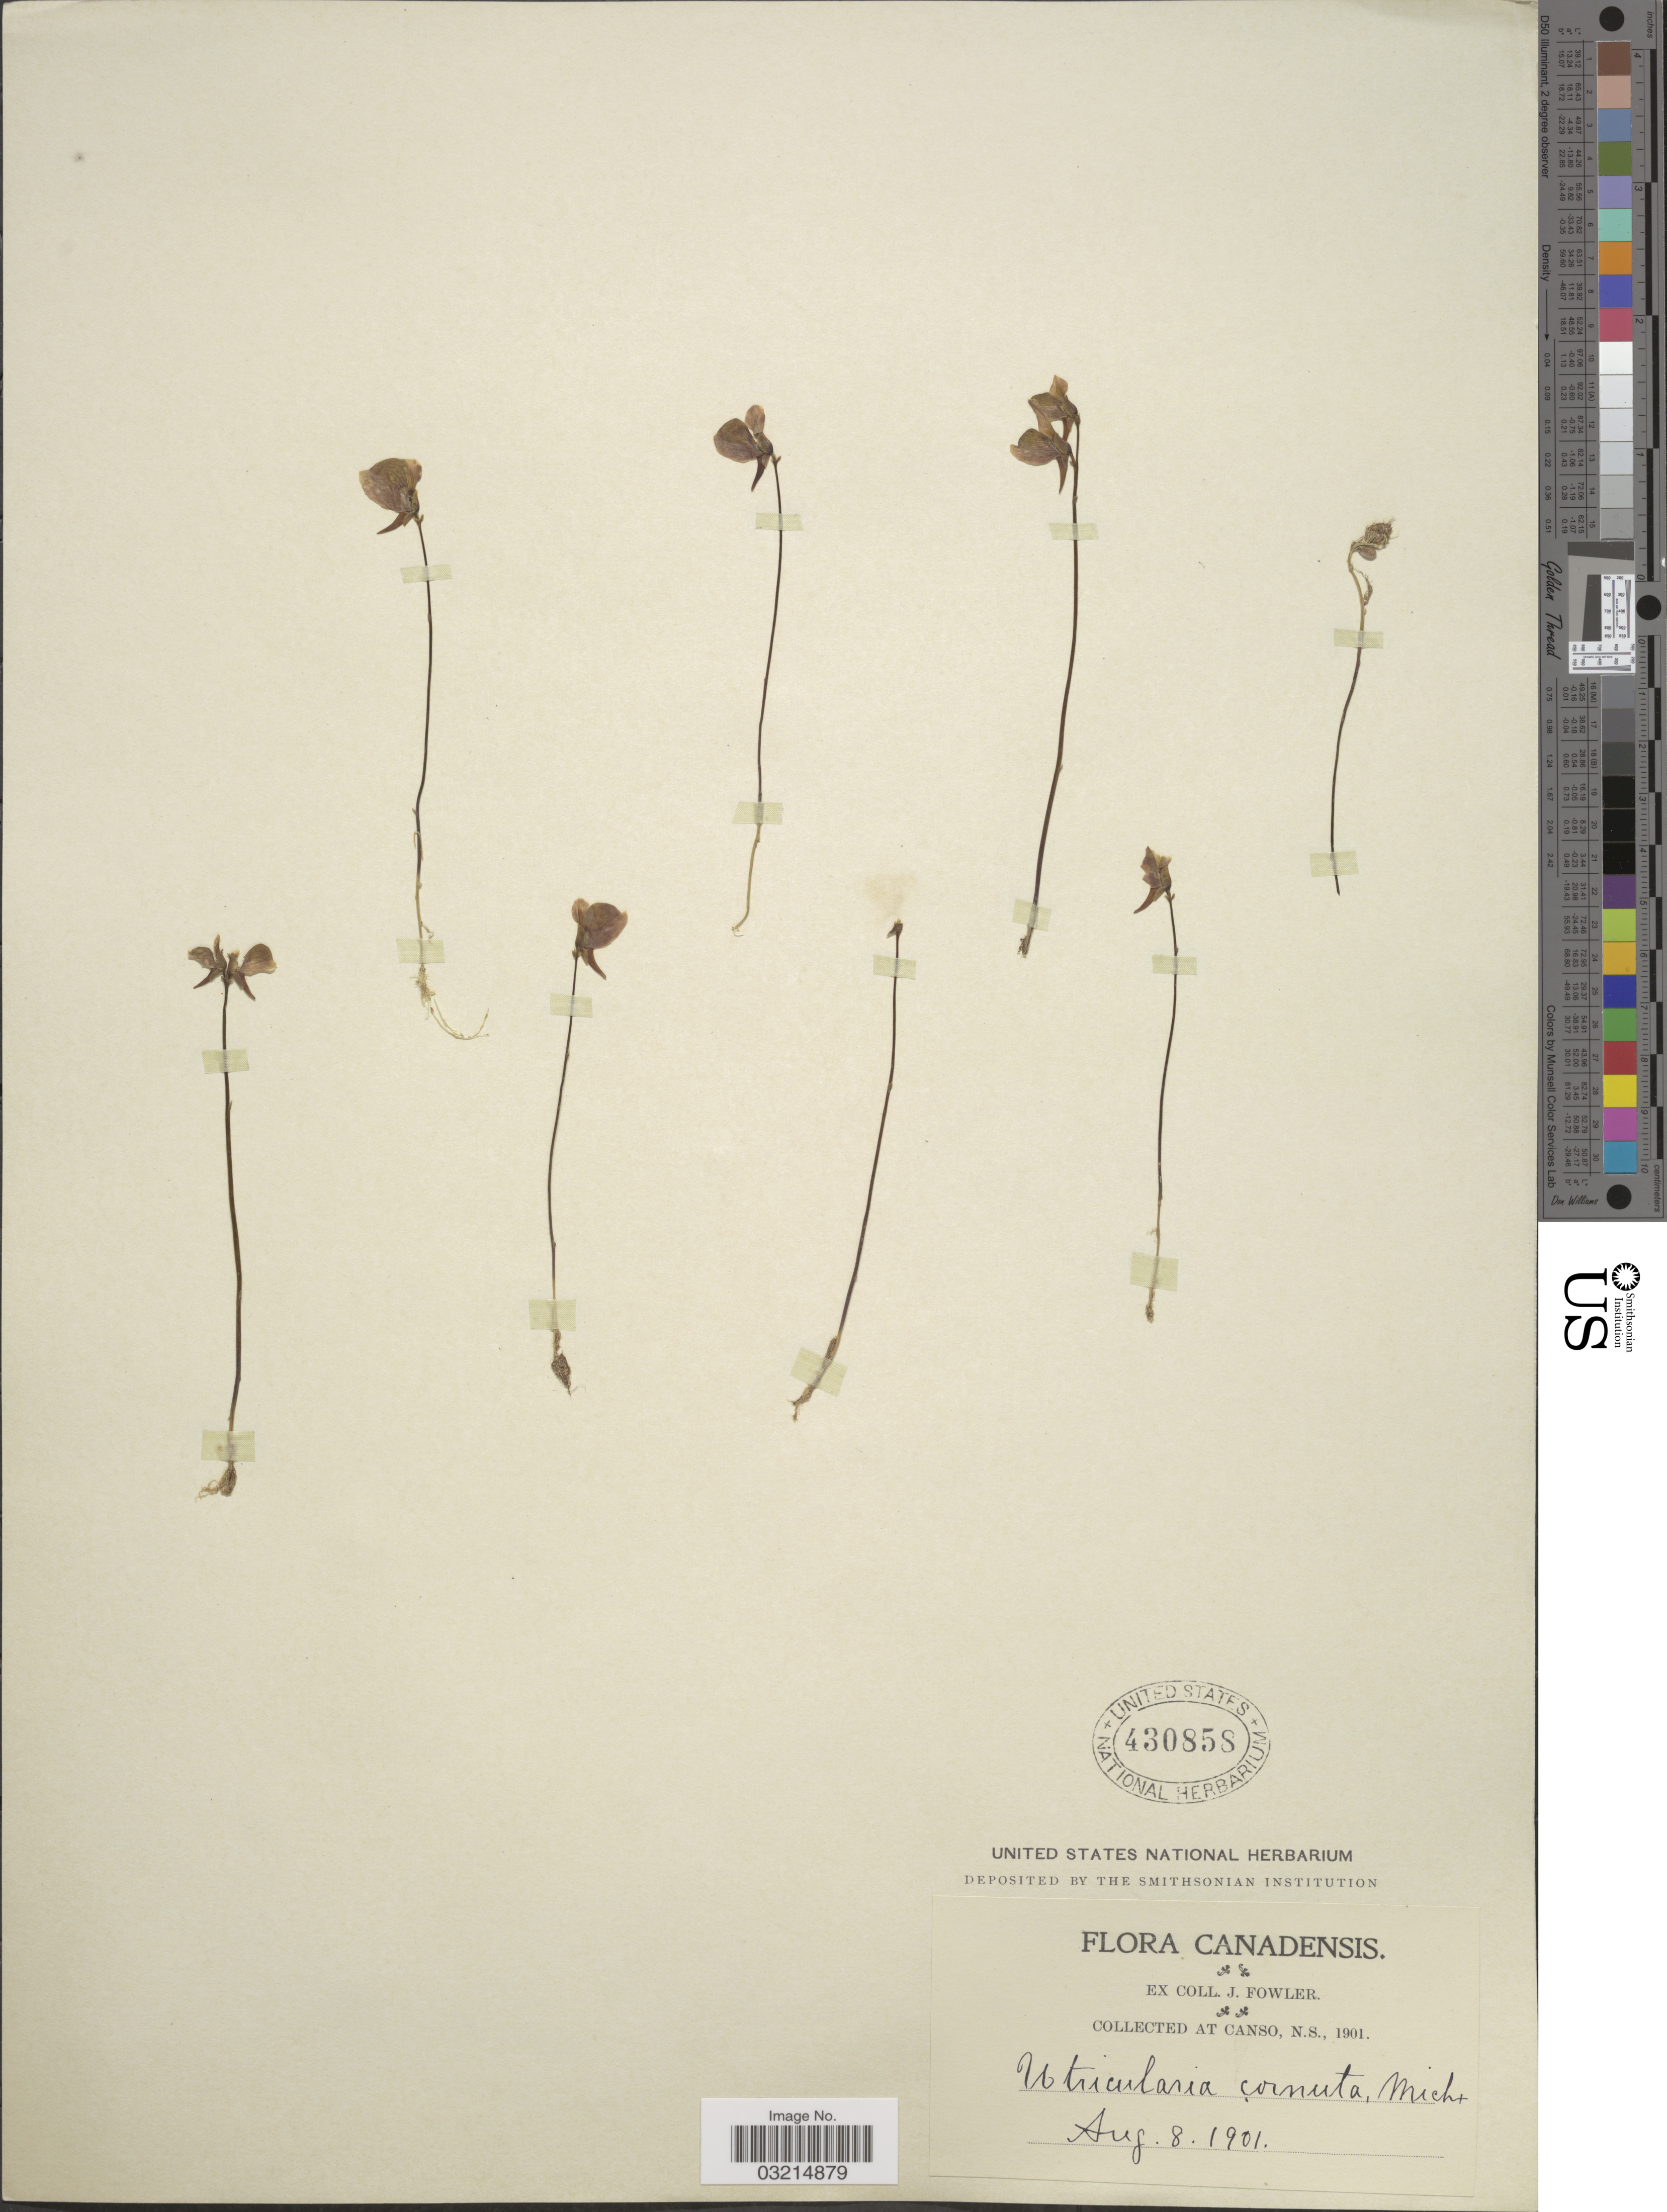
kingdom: Plantae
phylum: Tracheophyta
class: Magnoliopsida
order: Lamiales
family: Lentibulariaceae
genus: Utricularia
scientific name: Utricularia cornuta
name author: Michx.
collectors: J. Fowler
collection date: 1901-08-08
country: Canada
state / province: Nova Scotia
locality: Canso.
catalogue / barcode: US 430858